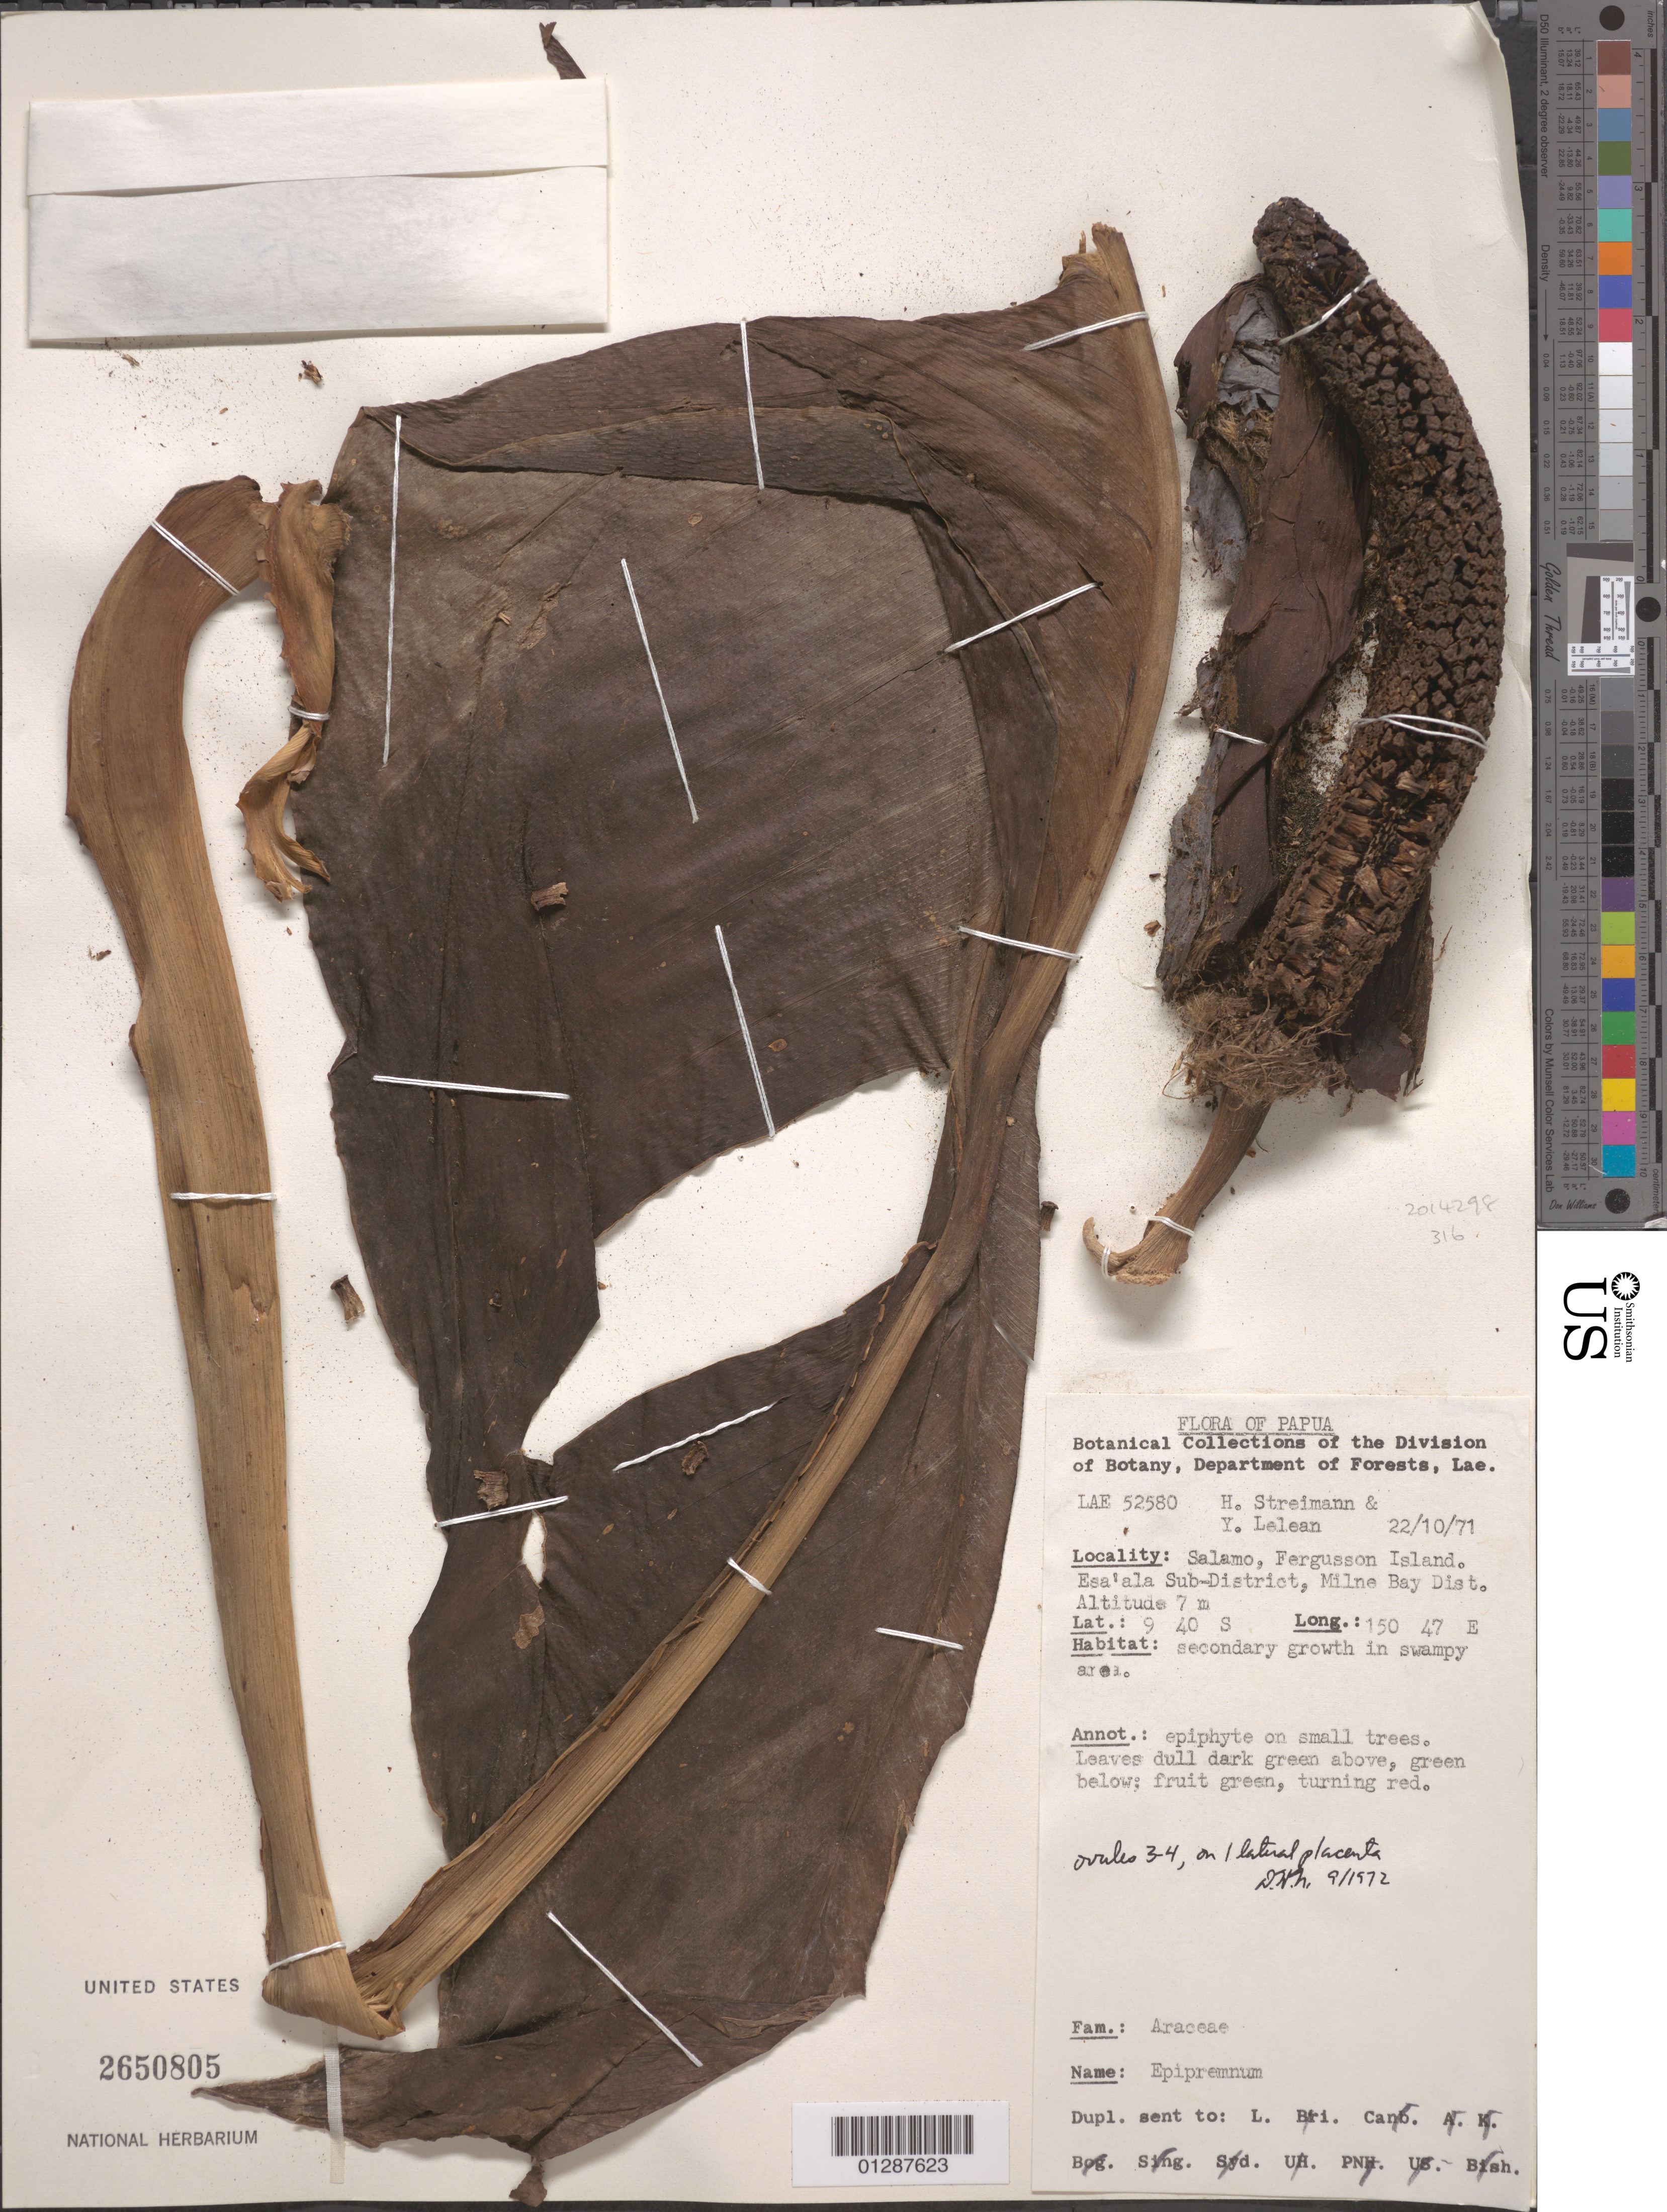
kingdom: Plantae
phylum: Tracheophyta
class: Liliopsida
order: Alismatales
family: Araceae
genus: Epipremnum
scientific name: Epipremnum sp.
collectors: H. Streimann & Y. Lelean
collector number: LAE52580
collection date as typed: Transcribed d/m/y: 22/10/71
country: Papua New Guinea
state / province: Milne Bay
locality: Papua. Salamo, Fergusson Island. Esa'ala Sub-District, Milne Bay Dist.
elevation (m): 7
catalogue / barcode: US 2650805